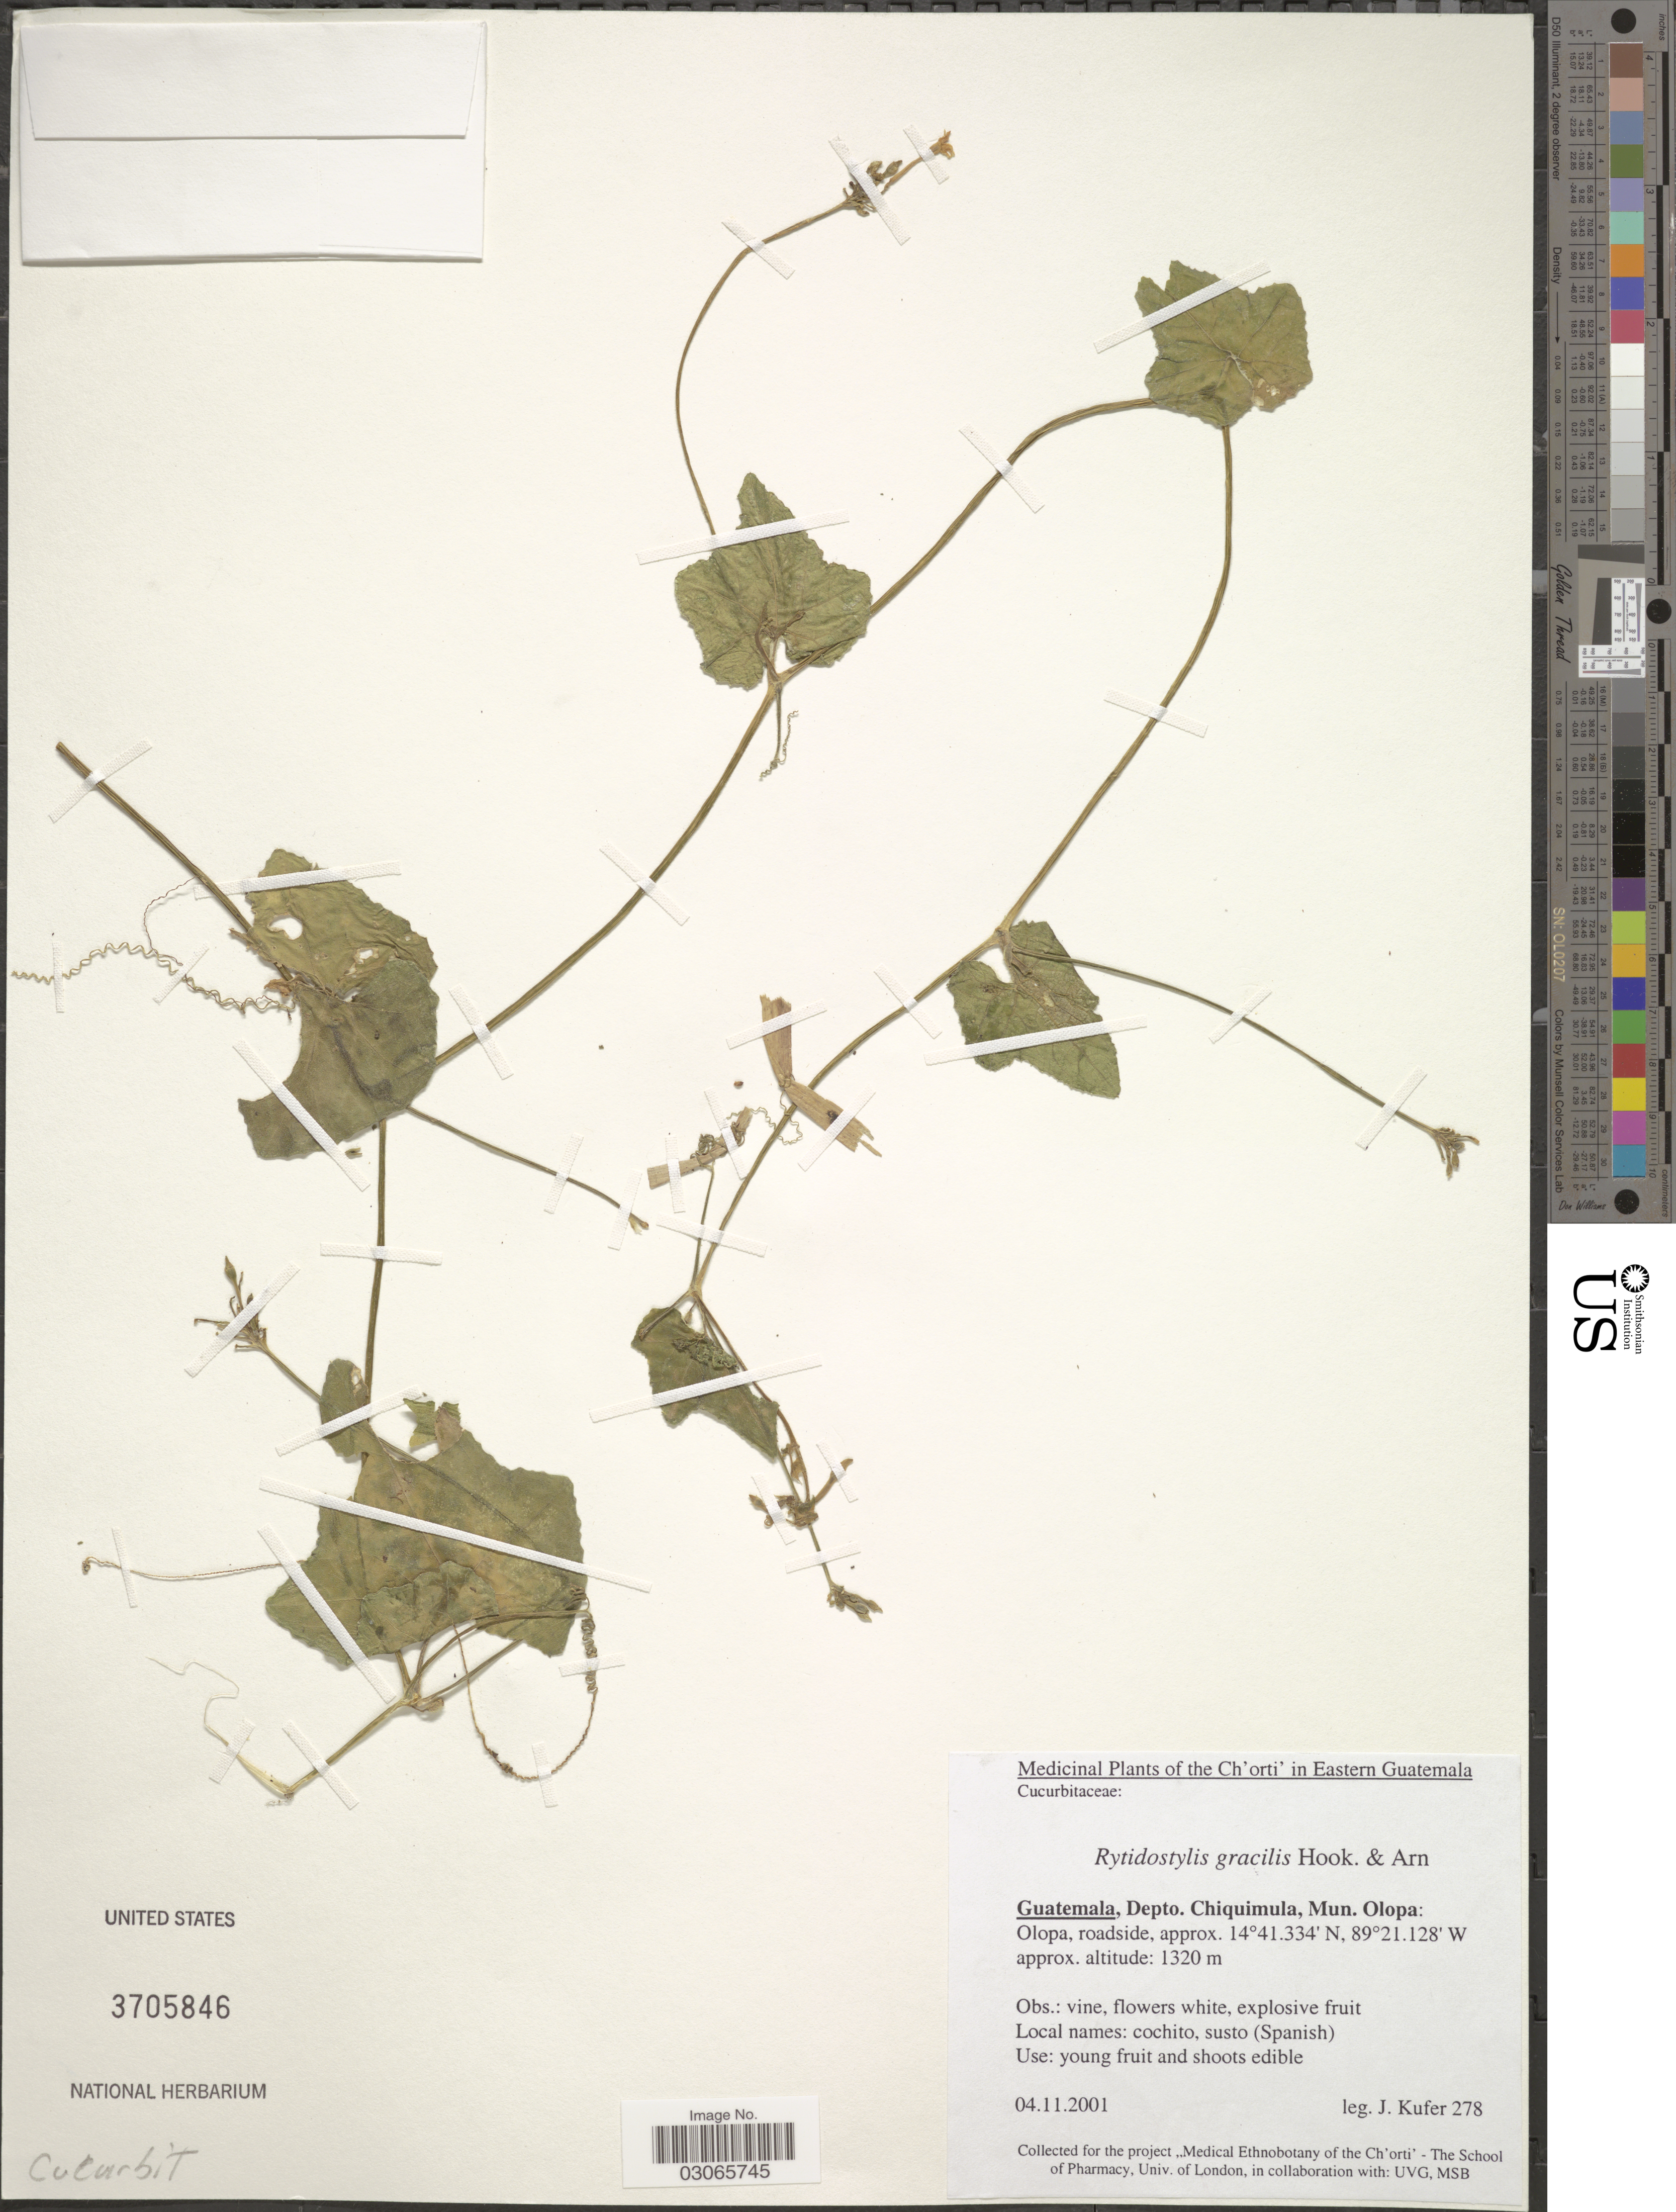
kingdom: Plantae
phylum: Tracheophyta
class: Magnoliopsida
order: Cucurbitales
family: Cucurbitaceae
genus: Cyclanthera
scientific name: Cyclanthera carthagenensis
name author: (Jacq.) H. Schaef. & S.S. Renner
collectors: J. Kufer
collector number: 278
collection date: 2001-11-04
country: Guatemala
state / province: Chiquimula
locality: Ch'orti' in Eastern Guatemala. Depto. Chiquimala, Mun. Olopa: Olopa, roadside.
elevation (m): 1320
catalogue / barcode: US 3705846